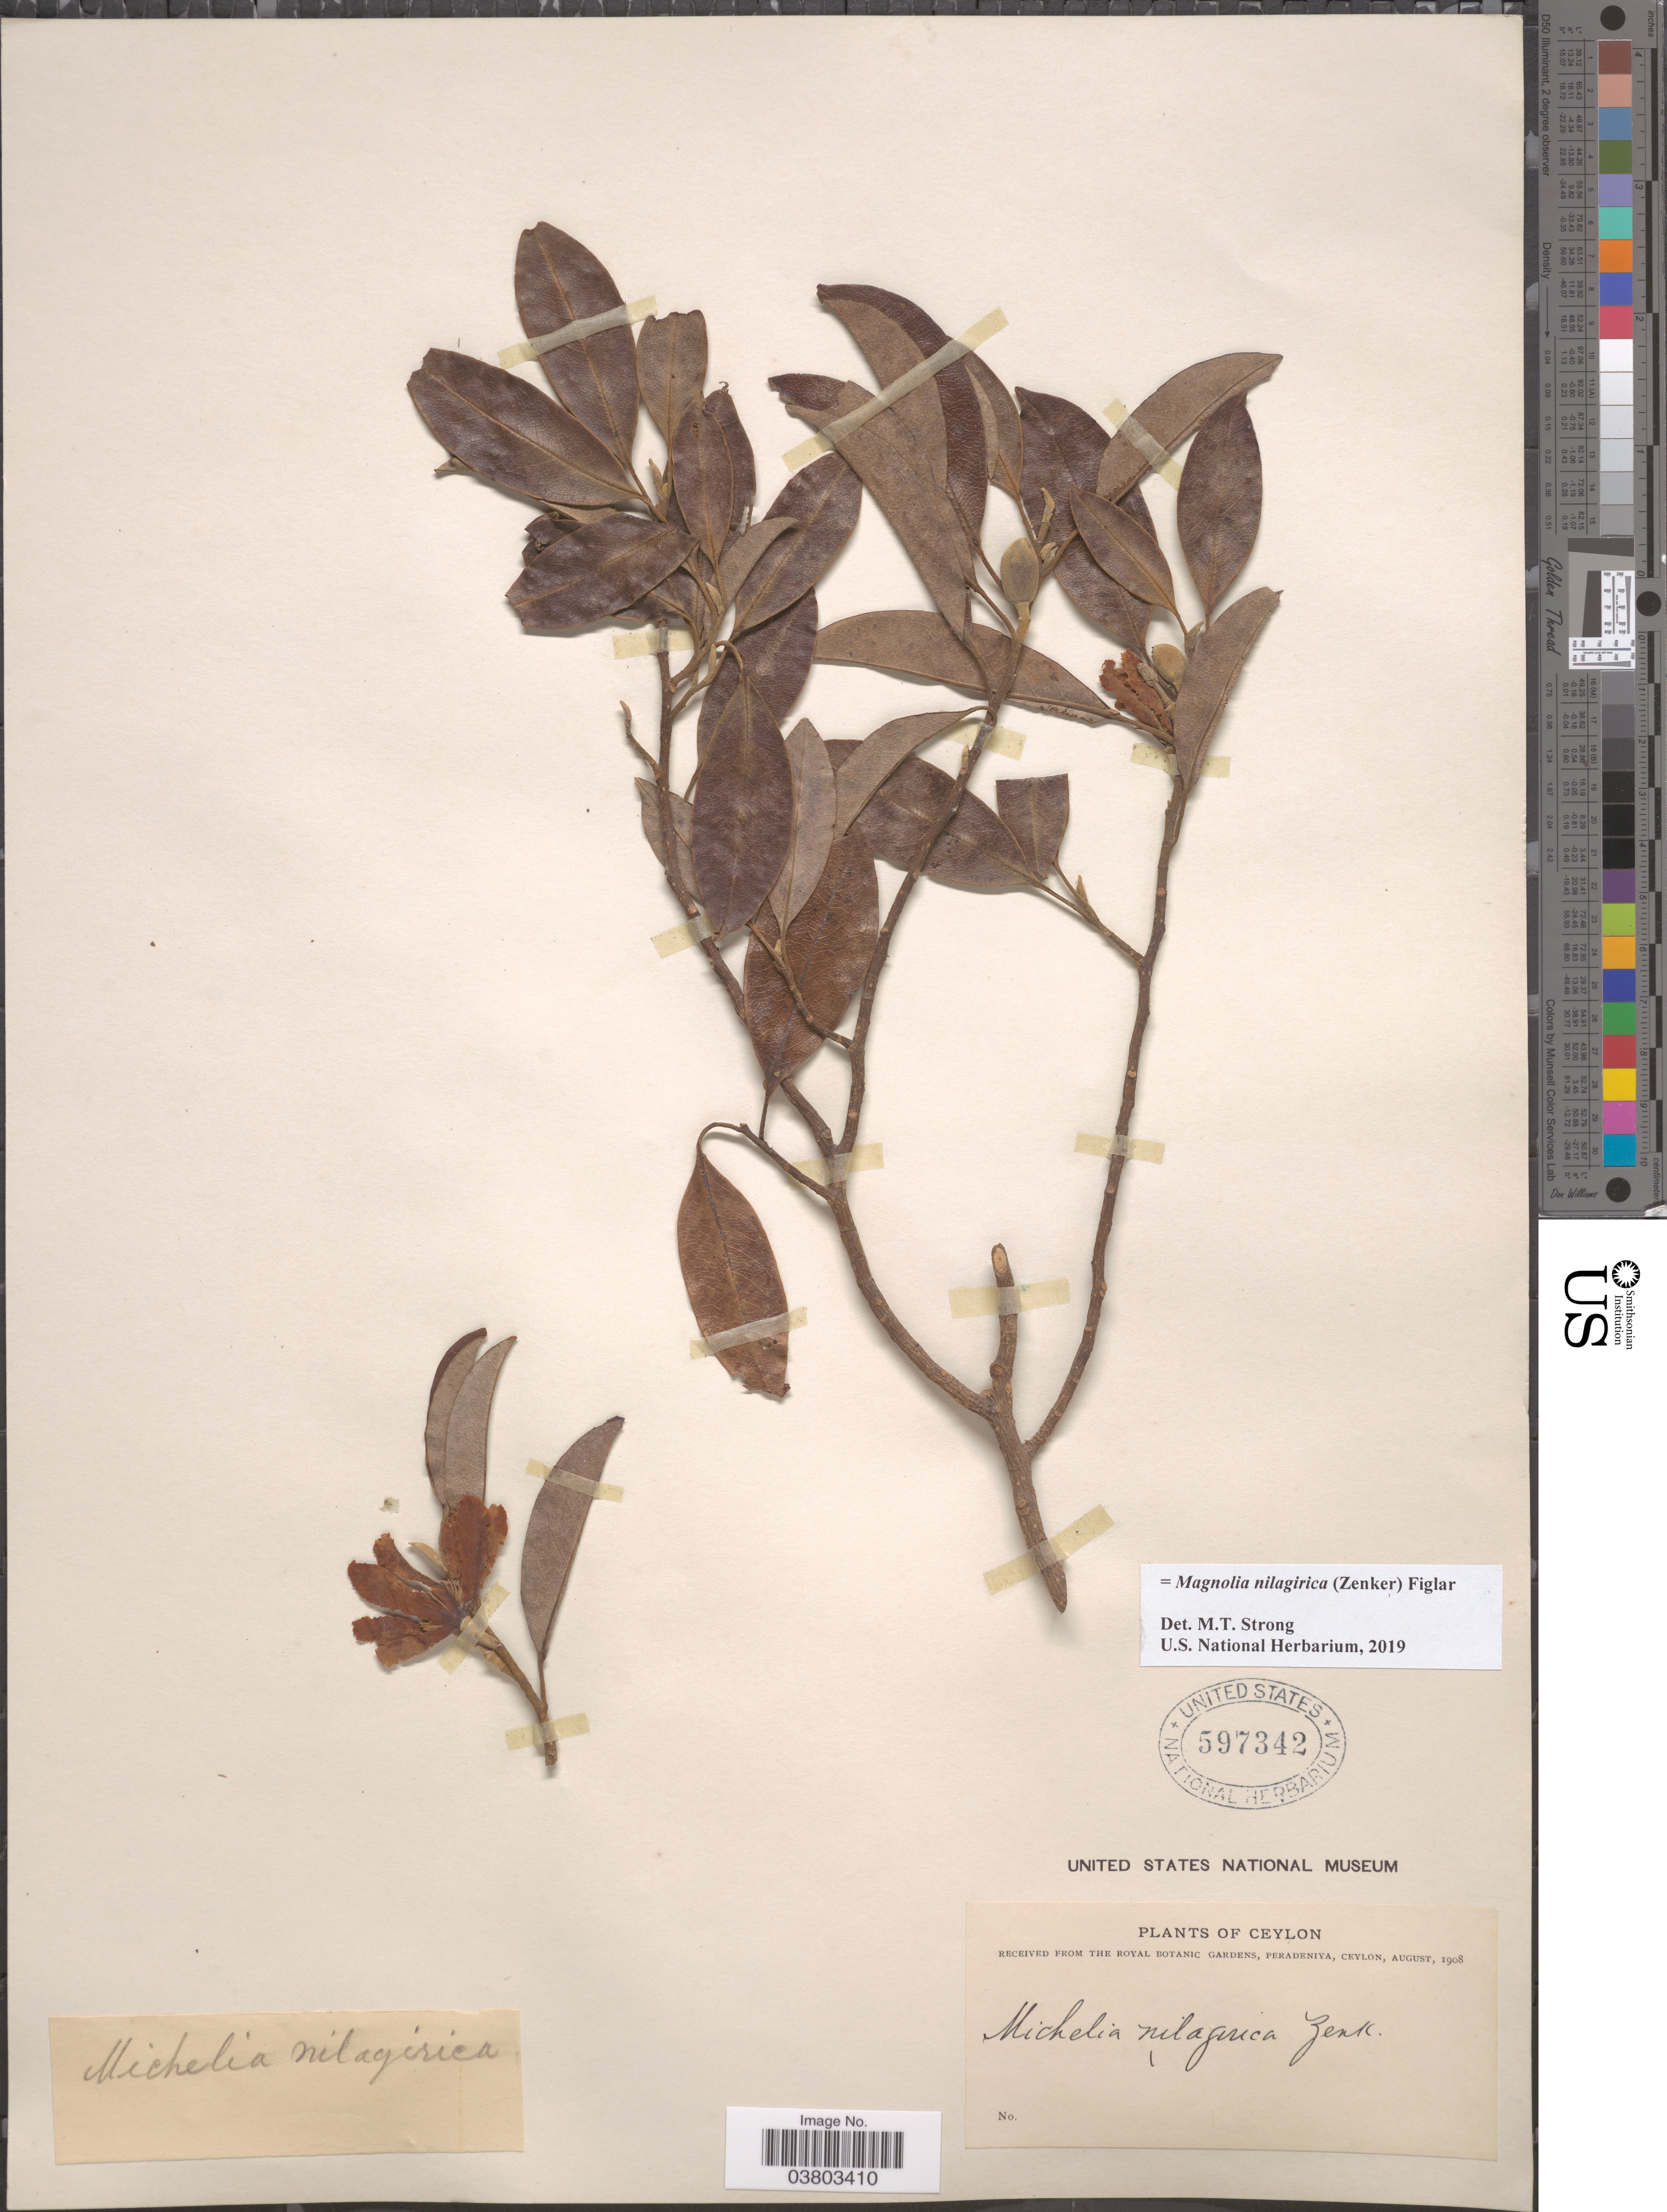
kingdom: Plantae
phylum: Tracheophyta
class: Magnoliopsida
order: Magnoliales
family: Magnoliaceae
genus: Magnolia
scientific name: Magnolia nilagirica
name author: (Zenker) Figlar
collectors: ex herb. Royal Botanic Gardens, Peradeniya, Ceylon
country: Sri Lanka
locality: Ceylon.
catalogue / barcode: US 597342